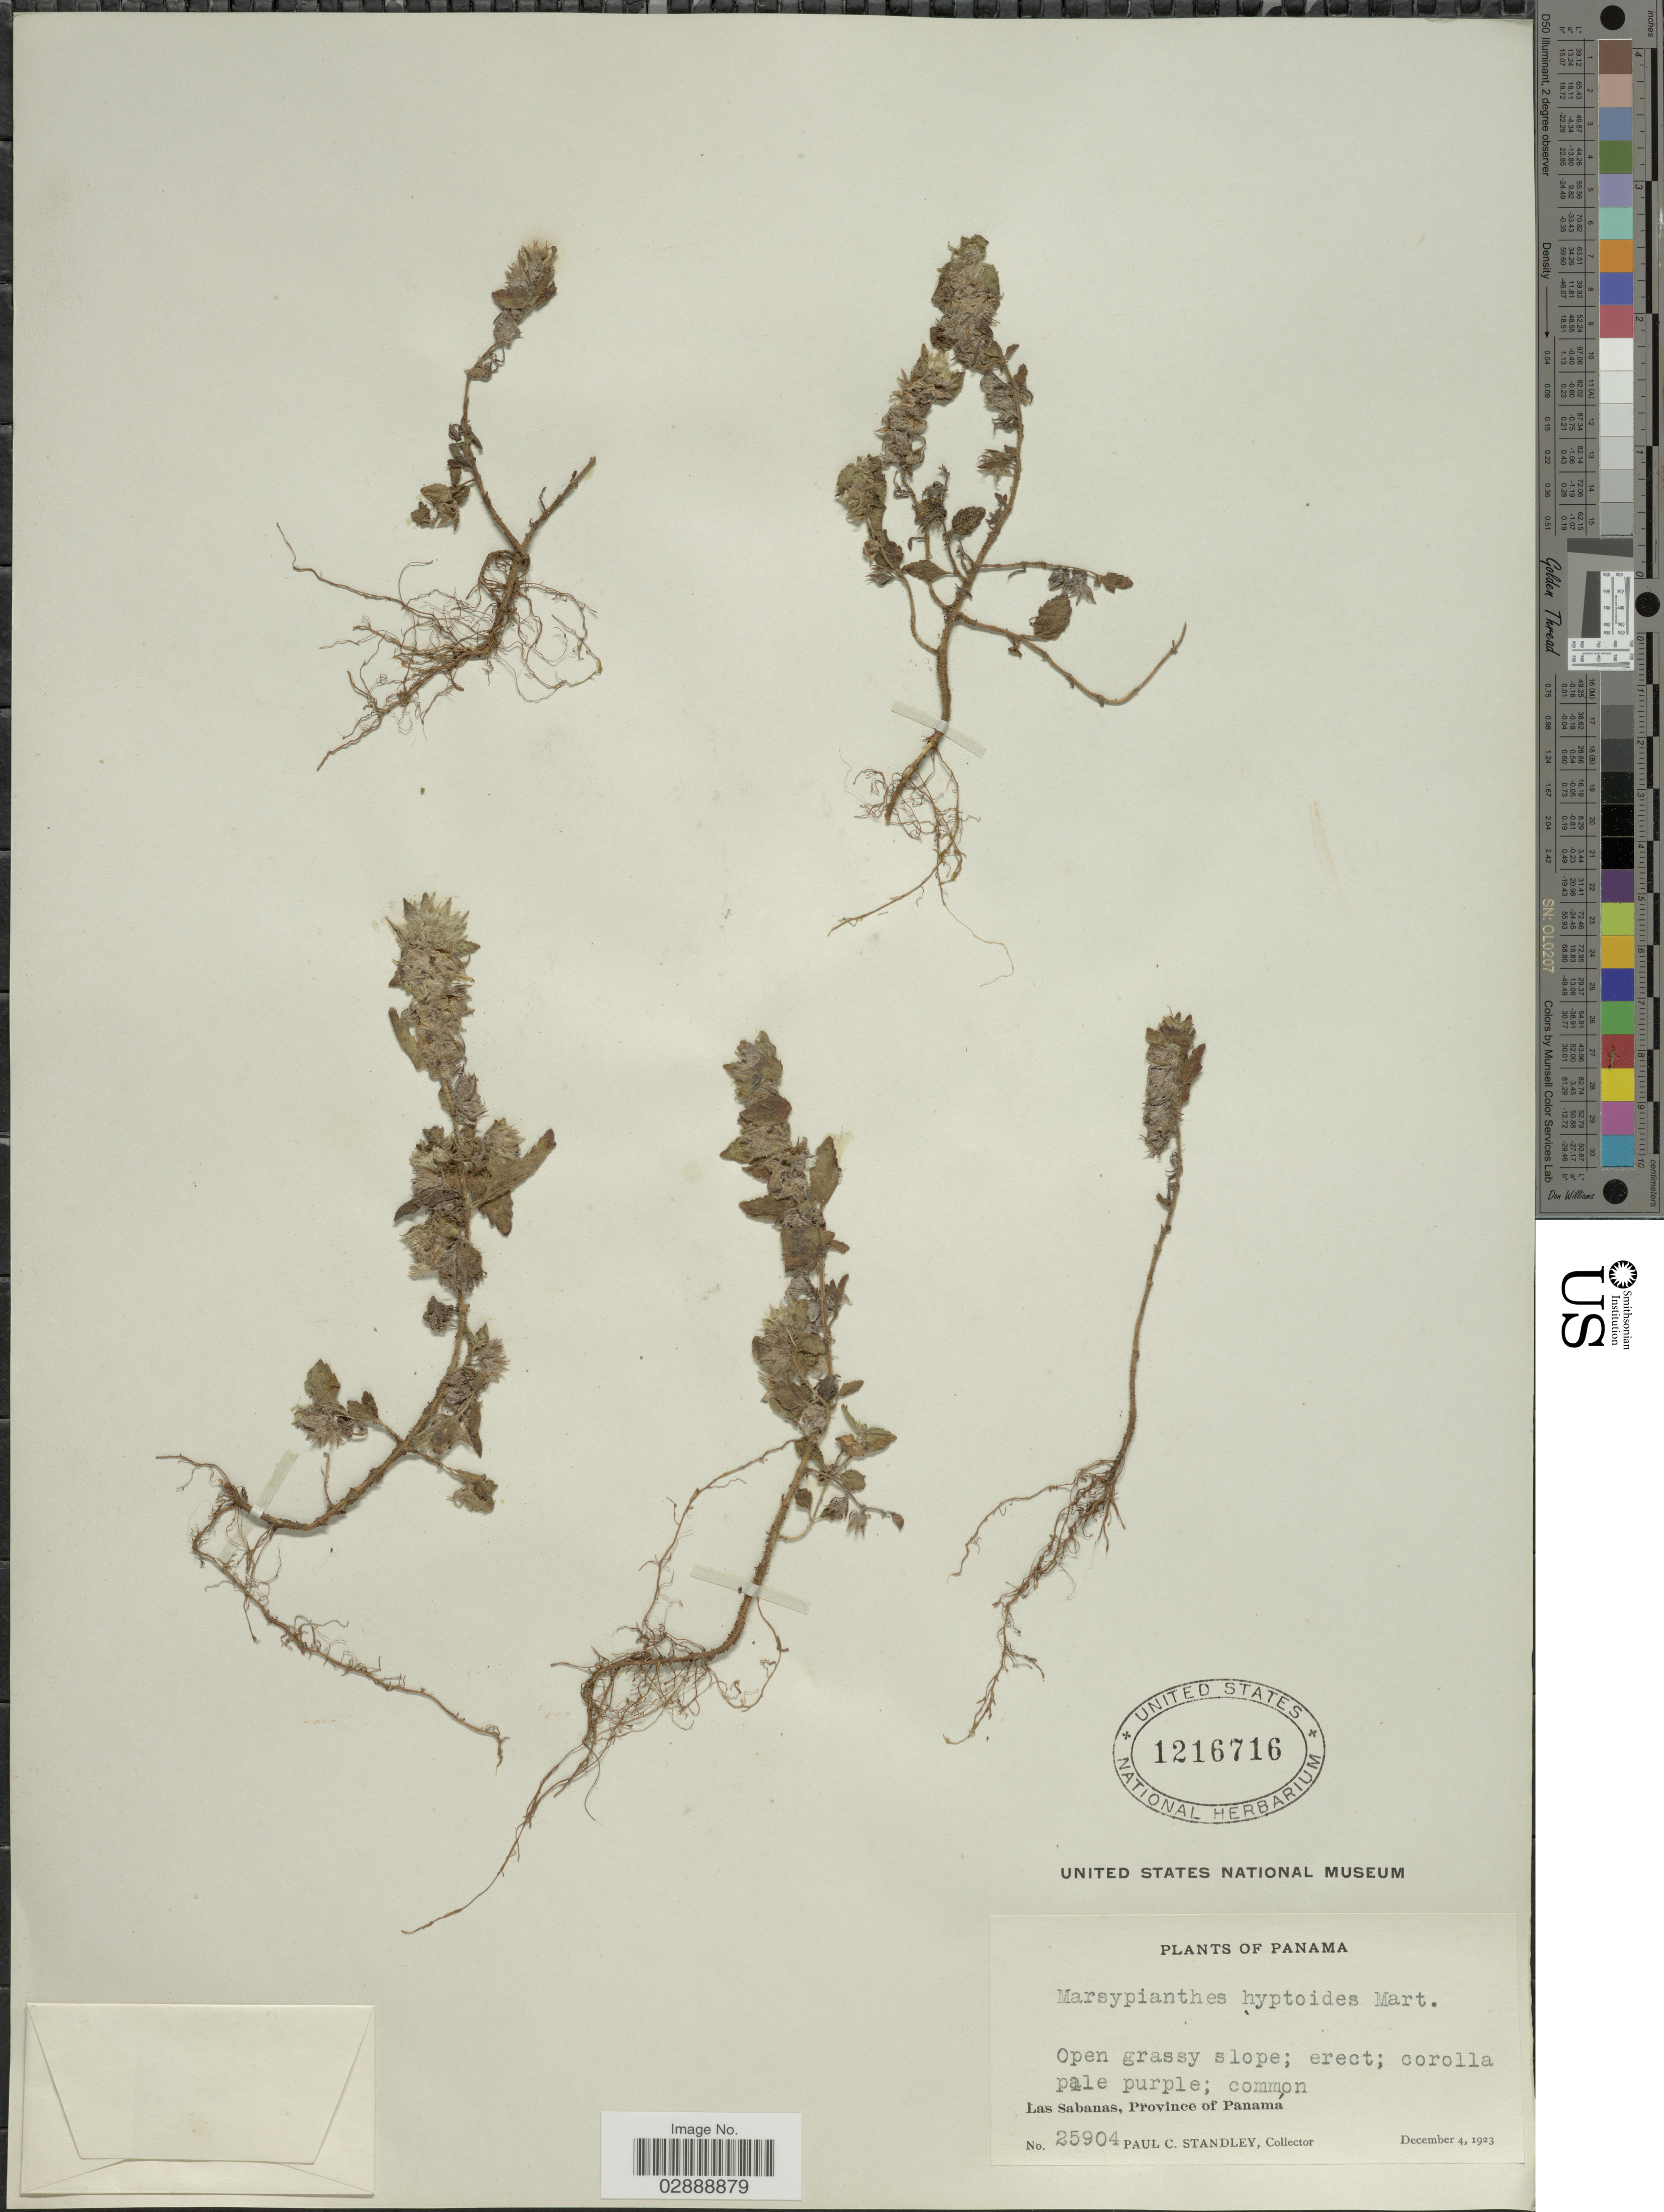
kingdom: Plantae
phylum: Tracheophyta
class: Magnoliopsida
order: Lamiales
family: Lamiaceae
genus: Marsypianthes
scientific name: Marsypianthes chamaedrys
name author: (Vahl) Kuntze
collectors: P. C. Standley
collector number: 25904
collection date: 1923-12-04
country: Panama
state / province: Panamá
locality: Las Sabanas.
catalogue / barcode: US 1216716